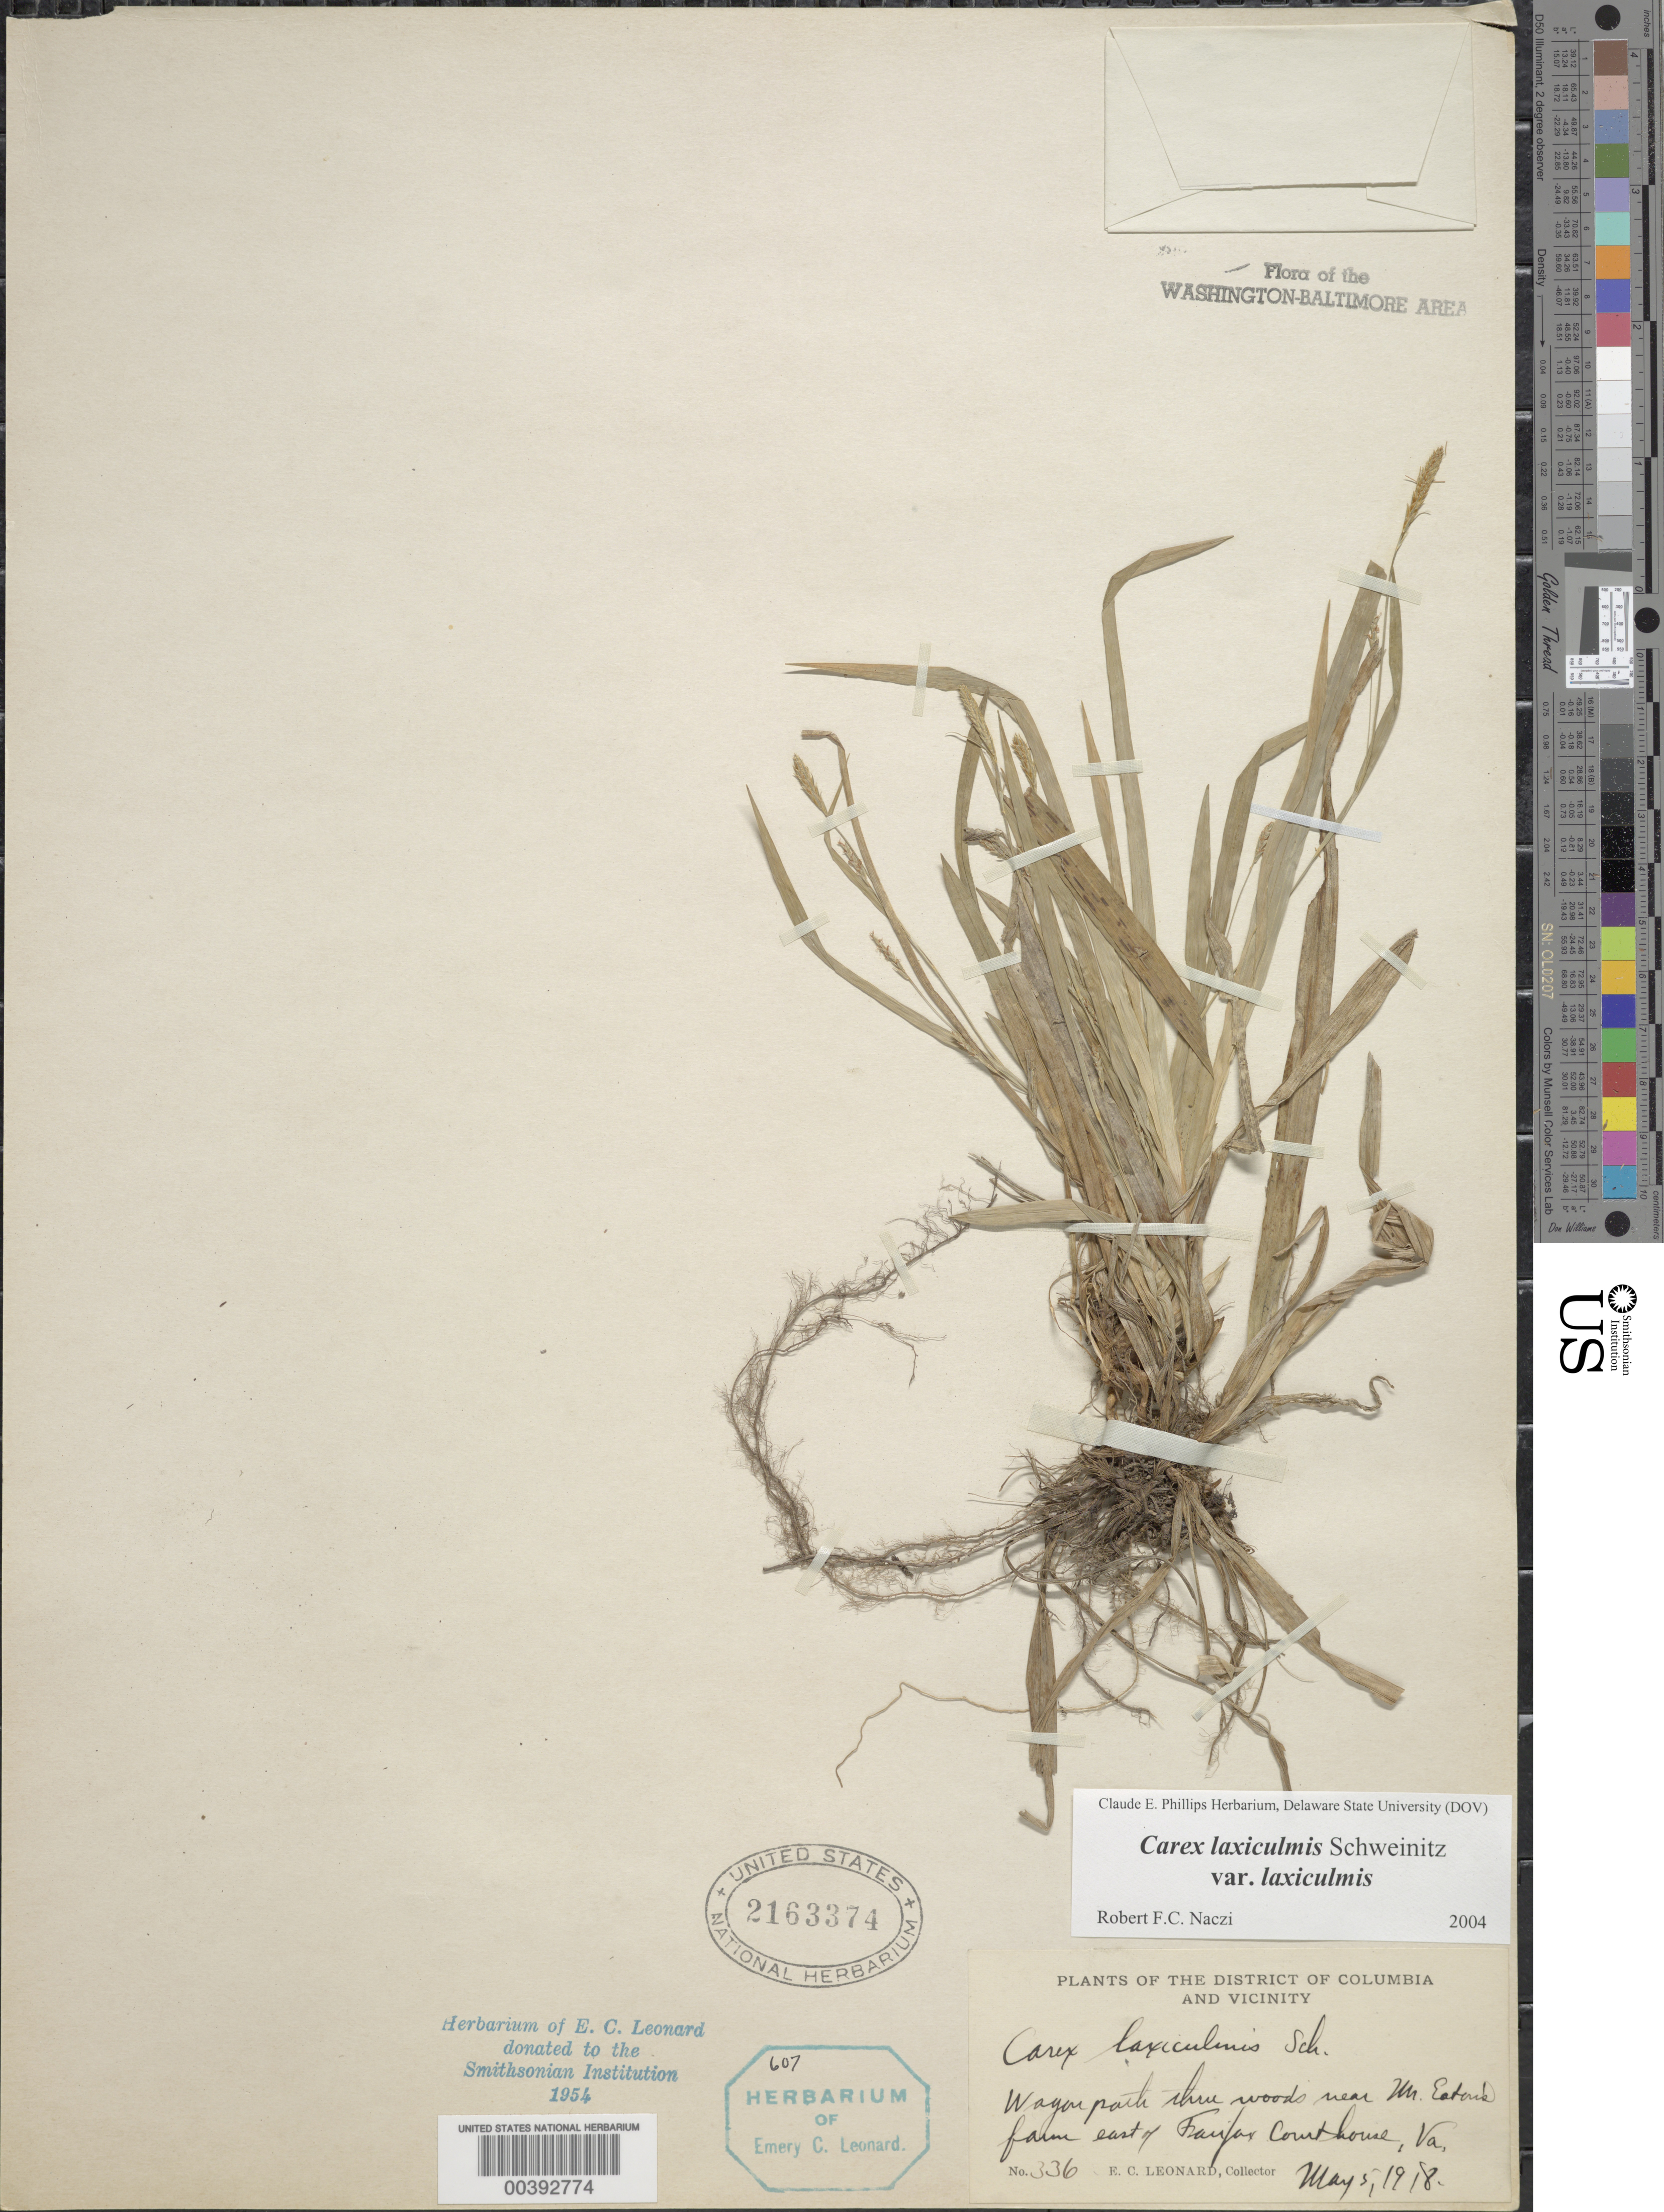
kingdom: Plantae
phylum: Tracheophyta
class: Liliopsida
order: Poales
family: Cyperaceae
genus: Carex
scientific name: Carex laxiculmis var. copulata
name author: (L.H. Bailey) Fernald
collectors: E. C. Leonard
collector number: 336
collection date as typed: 05 May 1918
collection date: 1918-05-05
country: United States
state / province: Virginia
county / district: Fairfax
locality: Mr. Eatons Farm, E of Fairfax Courthouse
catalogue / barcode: US 2163374